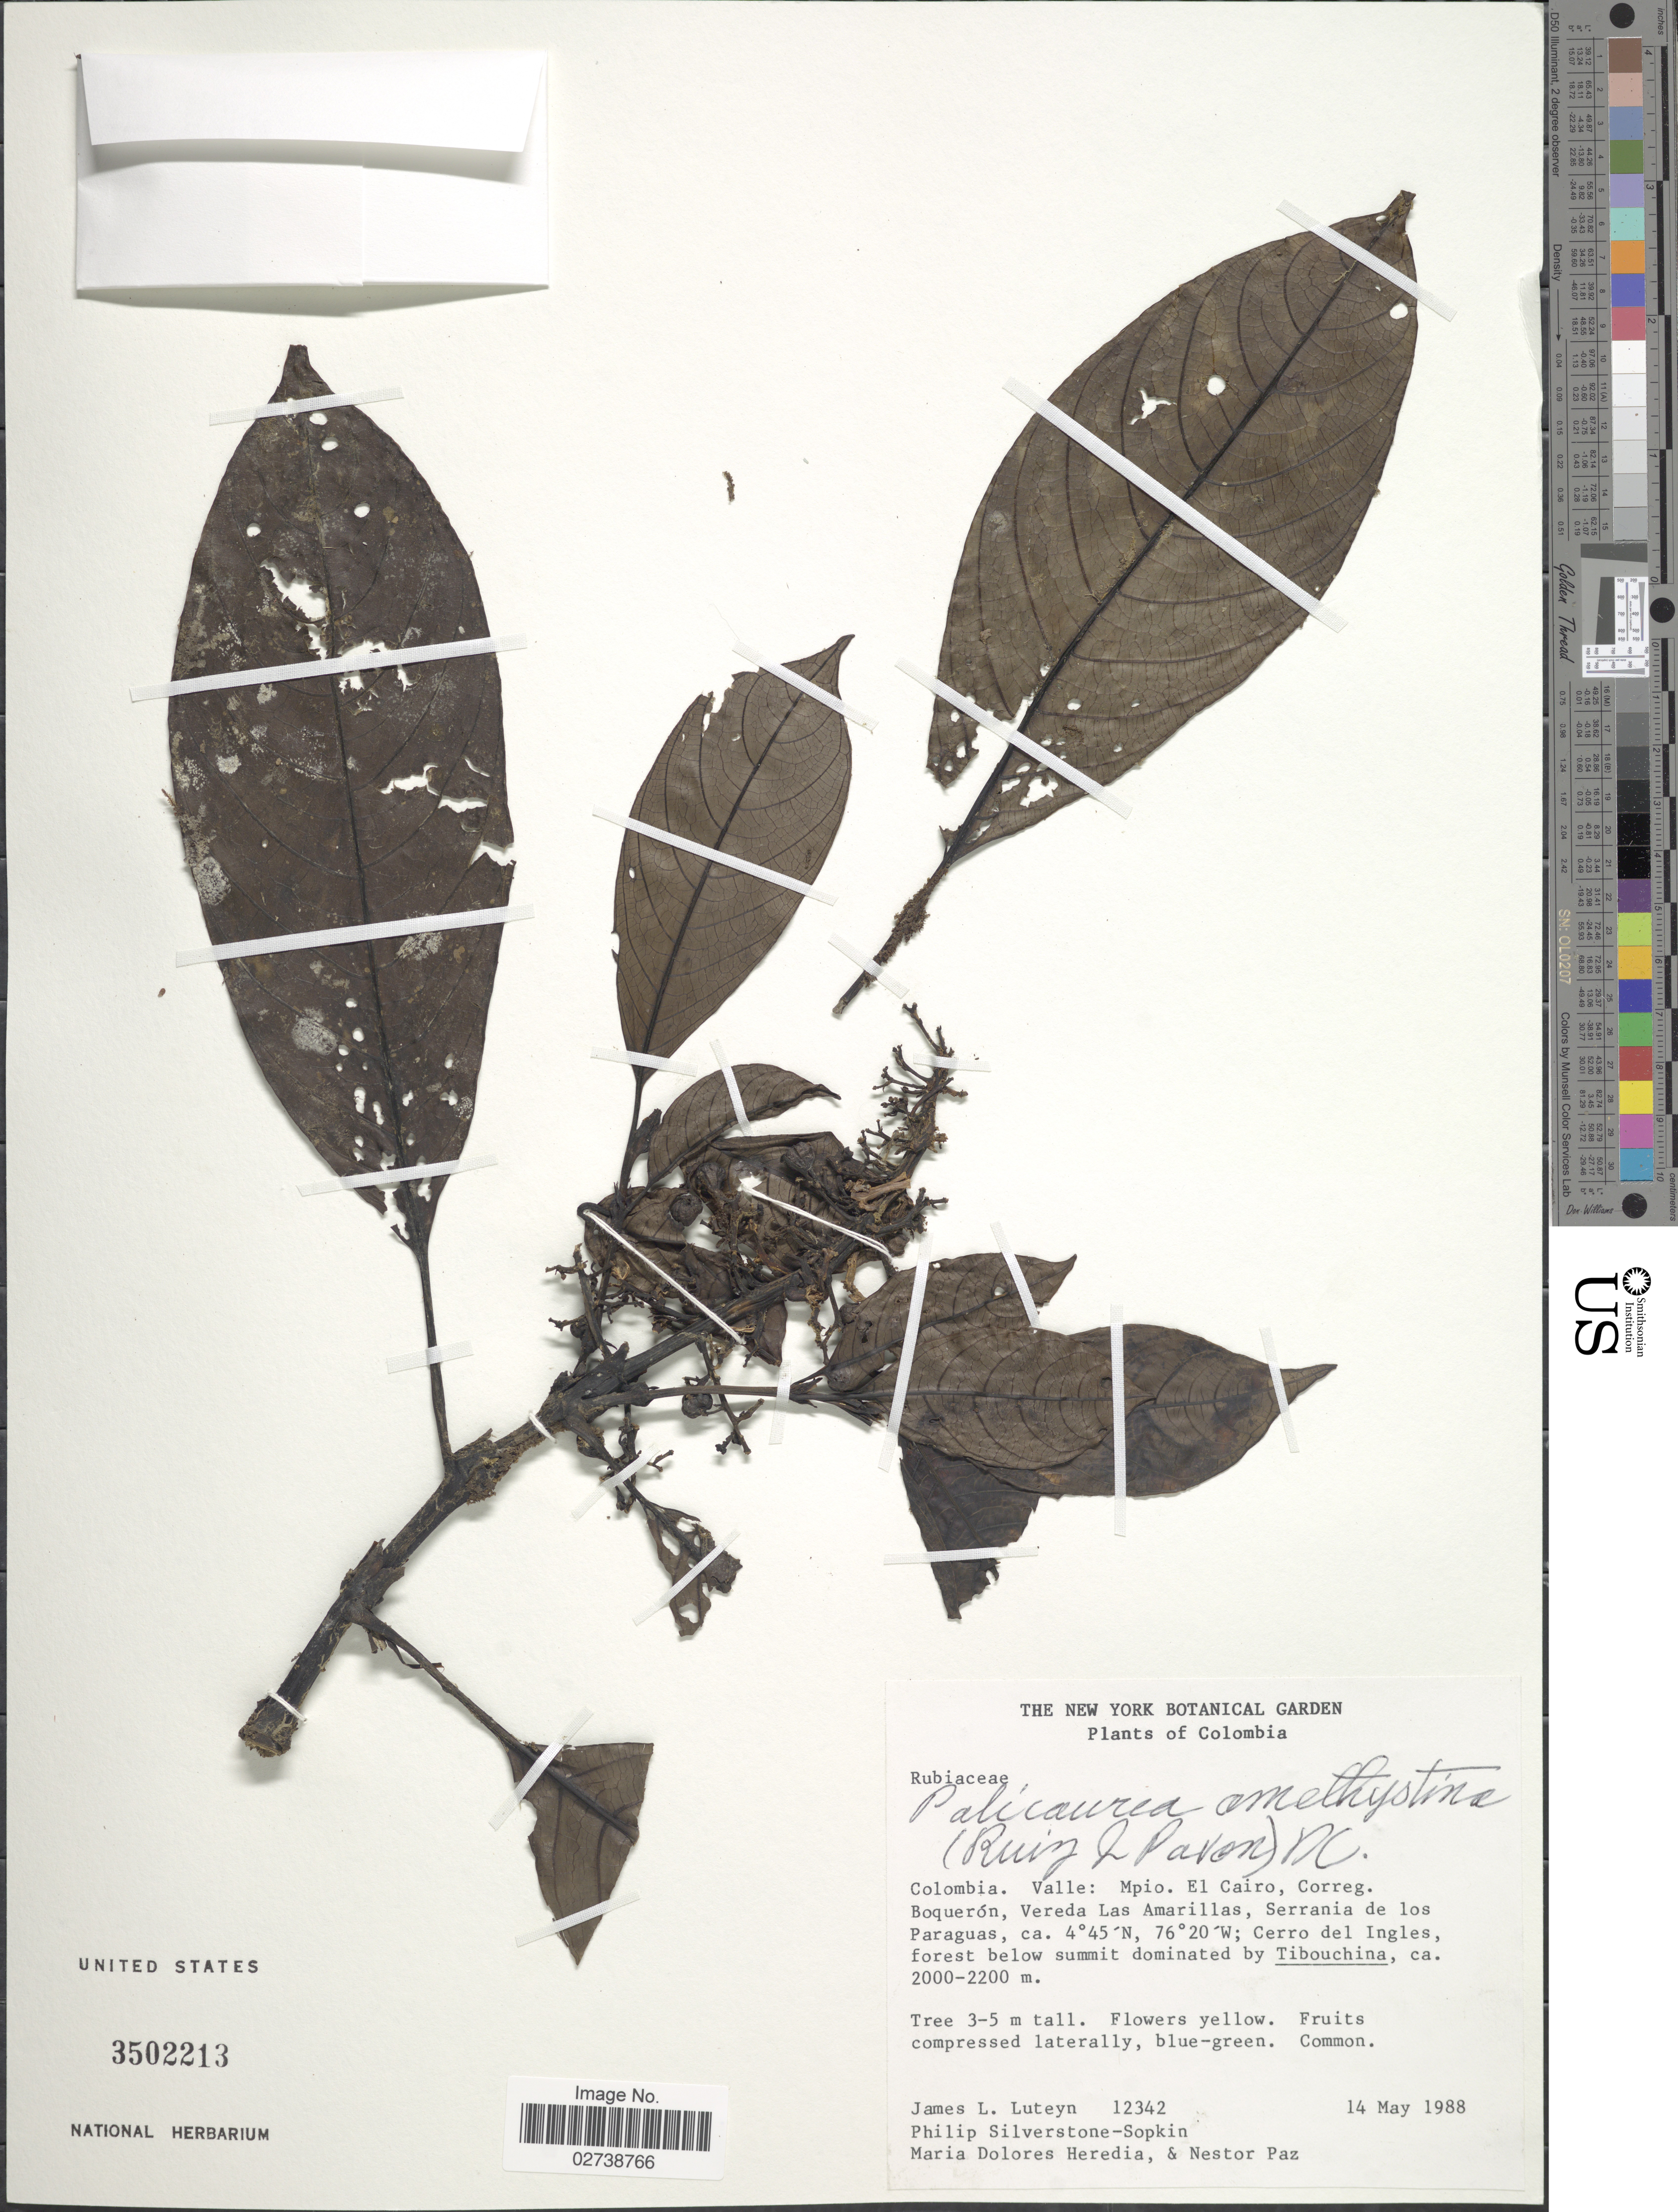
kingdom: Plantae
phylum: Tracheophyta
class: Magnoliopsida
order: Gentianales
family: Rubiaceae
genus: Palicourea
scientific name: Palicourea amethystina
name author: (Ruiz & Pav.) DC.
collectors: J. L. Luteyn, P. A. Silverstone-Sopkin, M. Dolores Heredia & N. Paz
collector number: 12342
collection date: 1988-05-14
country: Colombia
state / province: Valle del Cauca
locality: Valle: Mpio El Cairo, Correg. Boquerón, Vereda Las Amarillas, Serrania de los Paraguas; Cerro del Ingles, forest below summit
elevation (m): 2000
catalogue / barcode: US 3502213